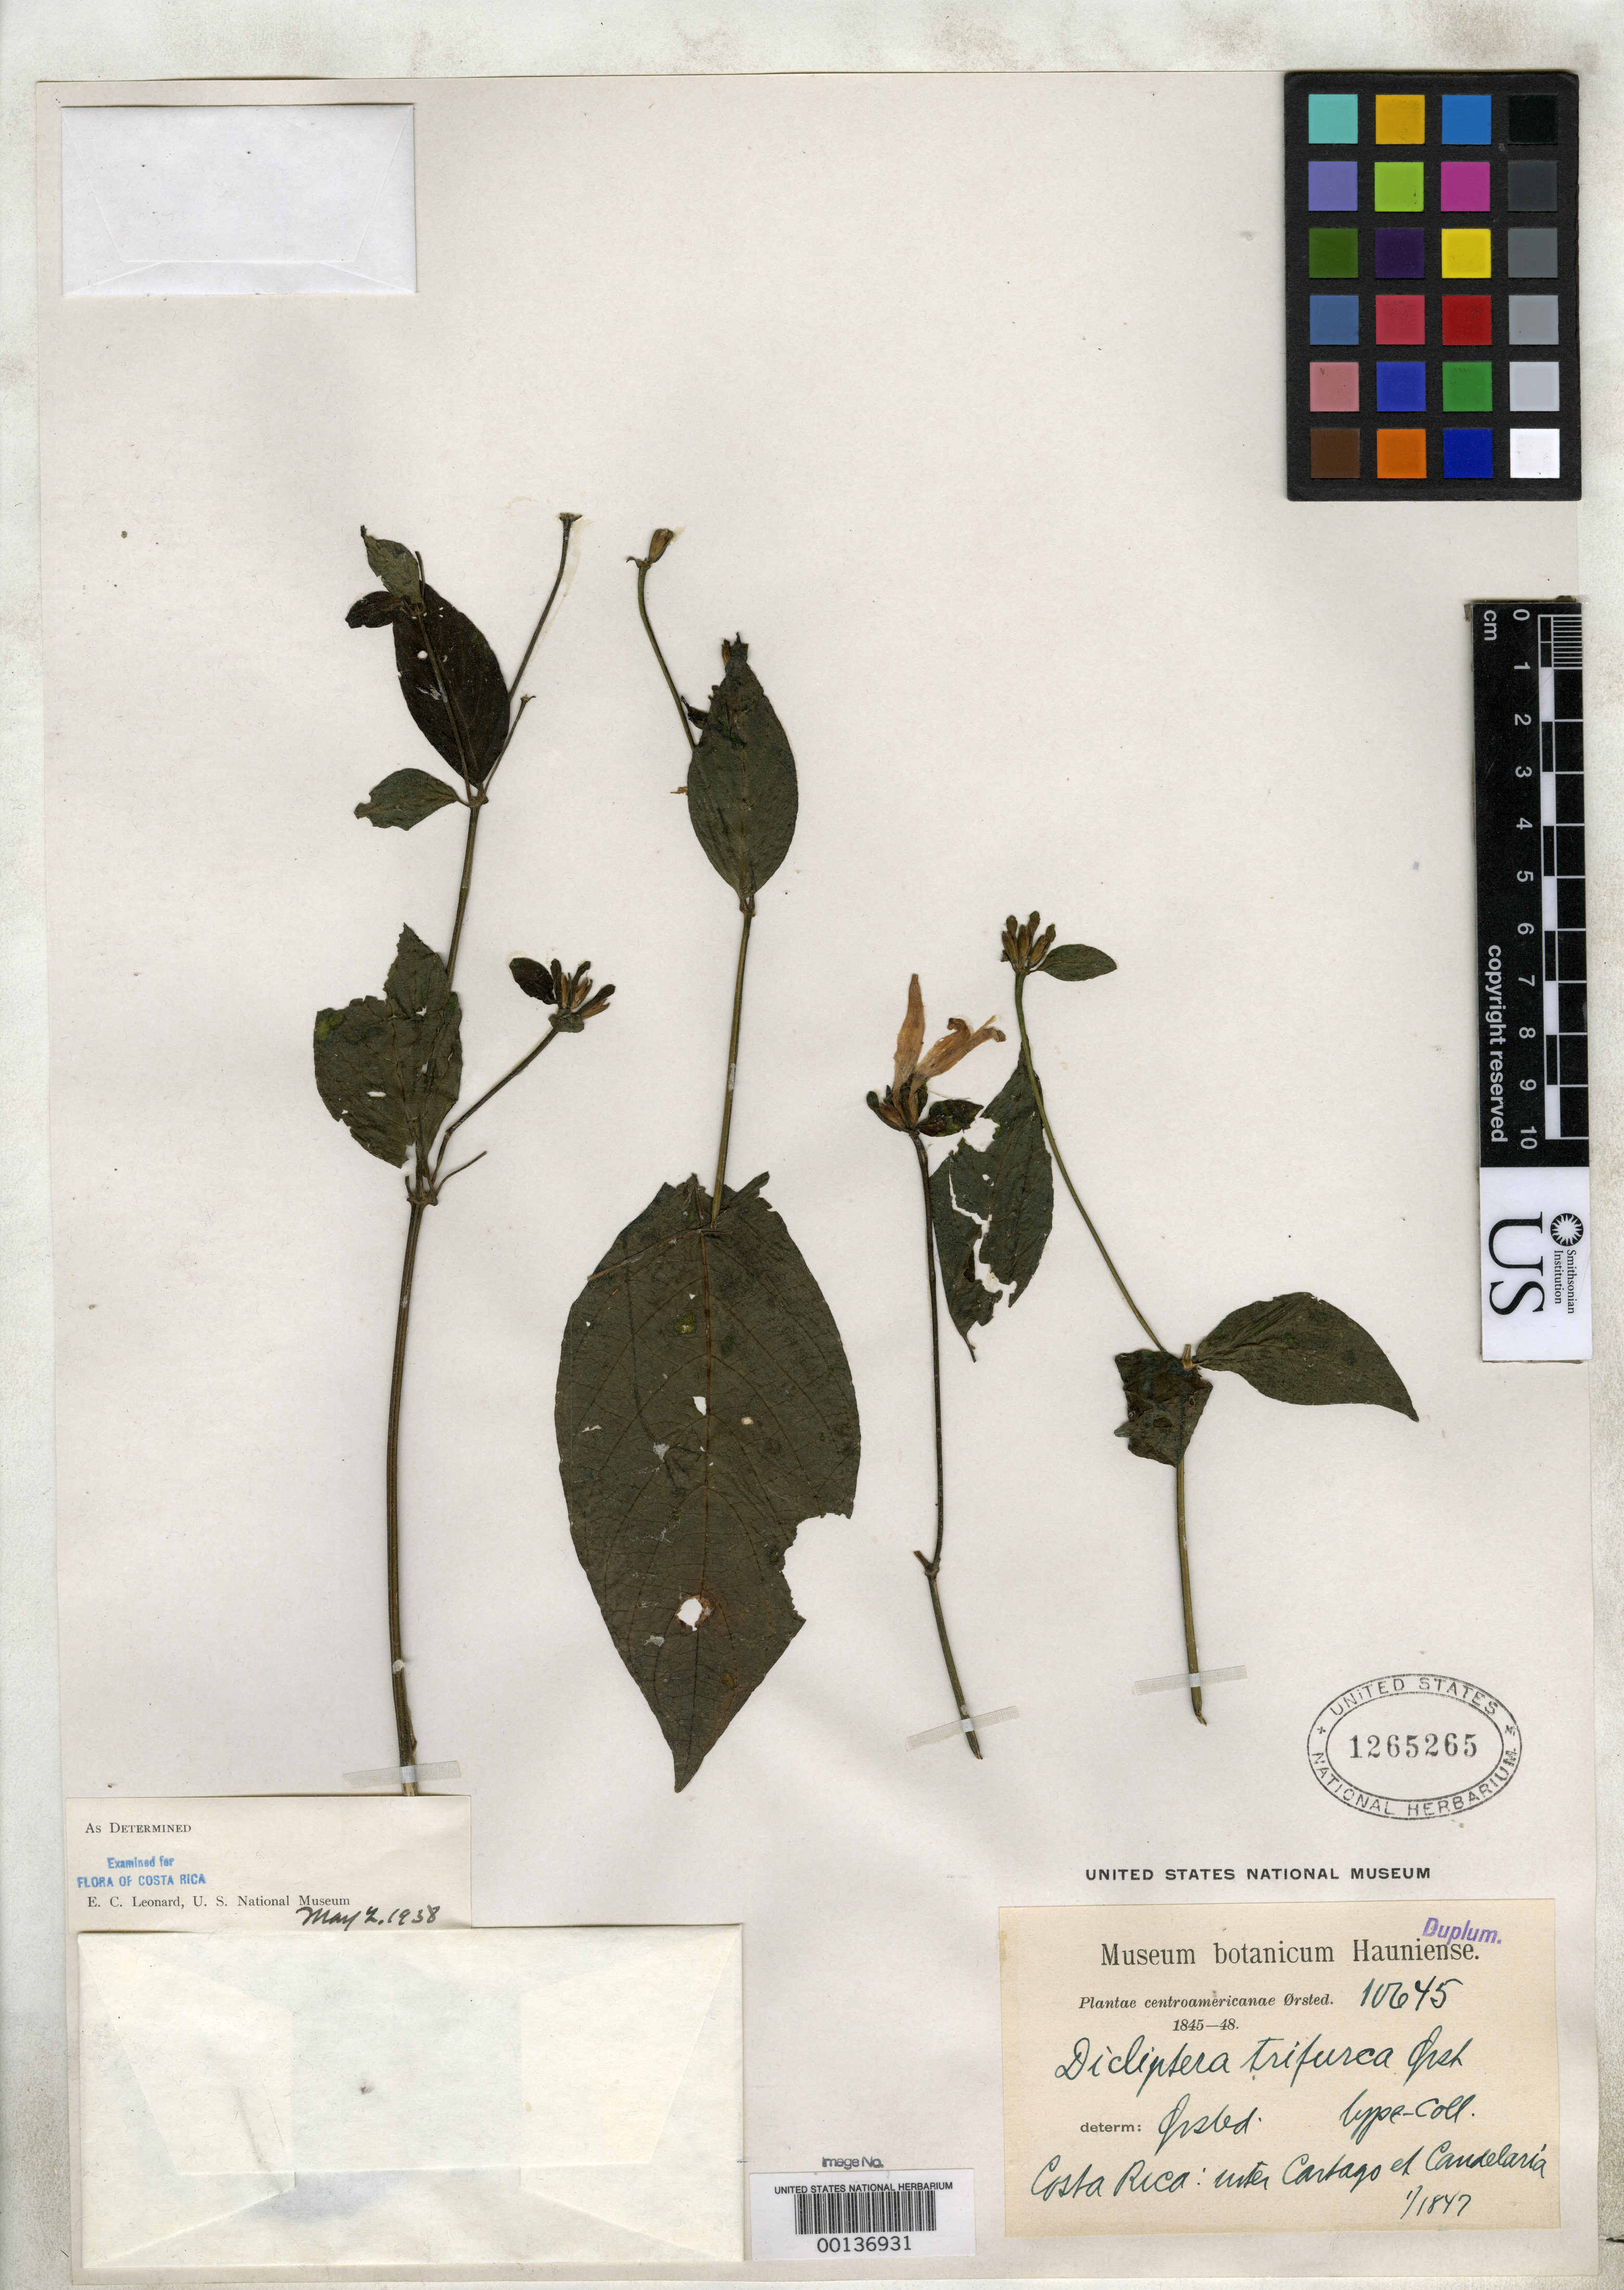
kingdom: Plantae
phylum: Tracheophyta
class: Magnoliopsida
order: Lamiales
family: Acanthaceae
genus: Dicliptera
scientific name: Dicliptera trifurca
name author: Oerst.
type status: Type Collection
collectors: A. S. Oersted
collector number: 10645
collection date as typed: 1845 to -- --- 1848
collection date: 1845/1848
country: Costa Rica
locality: Inter Cartago et Candelaria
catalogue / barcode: US 1265265